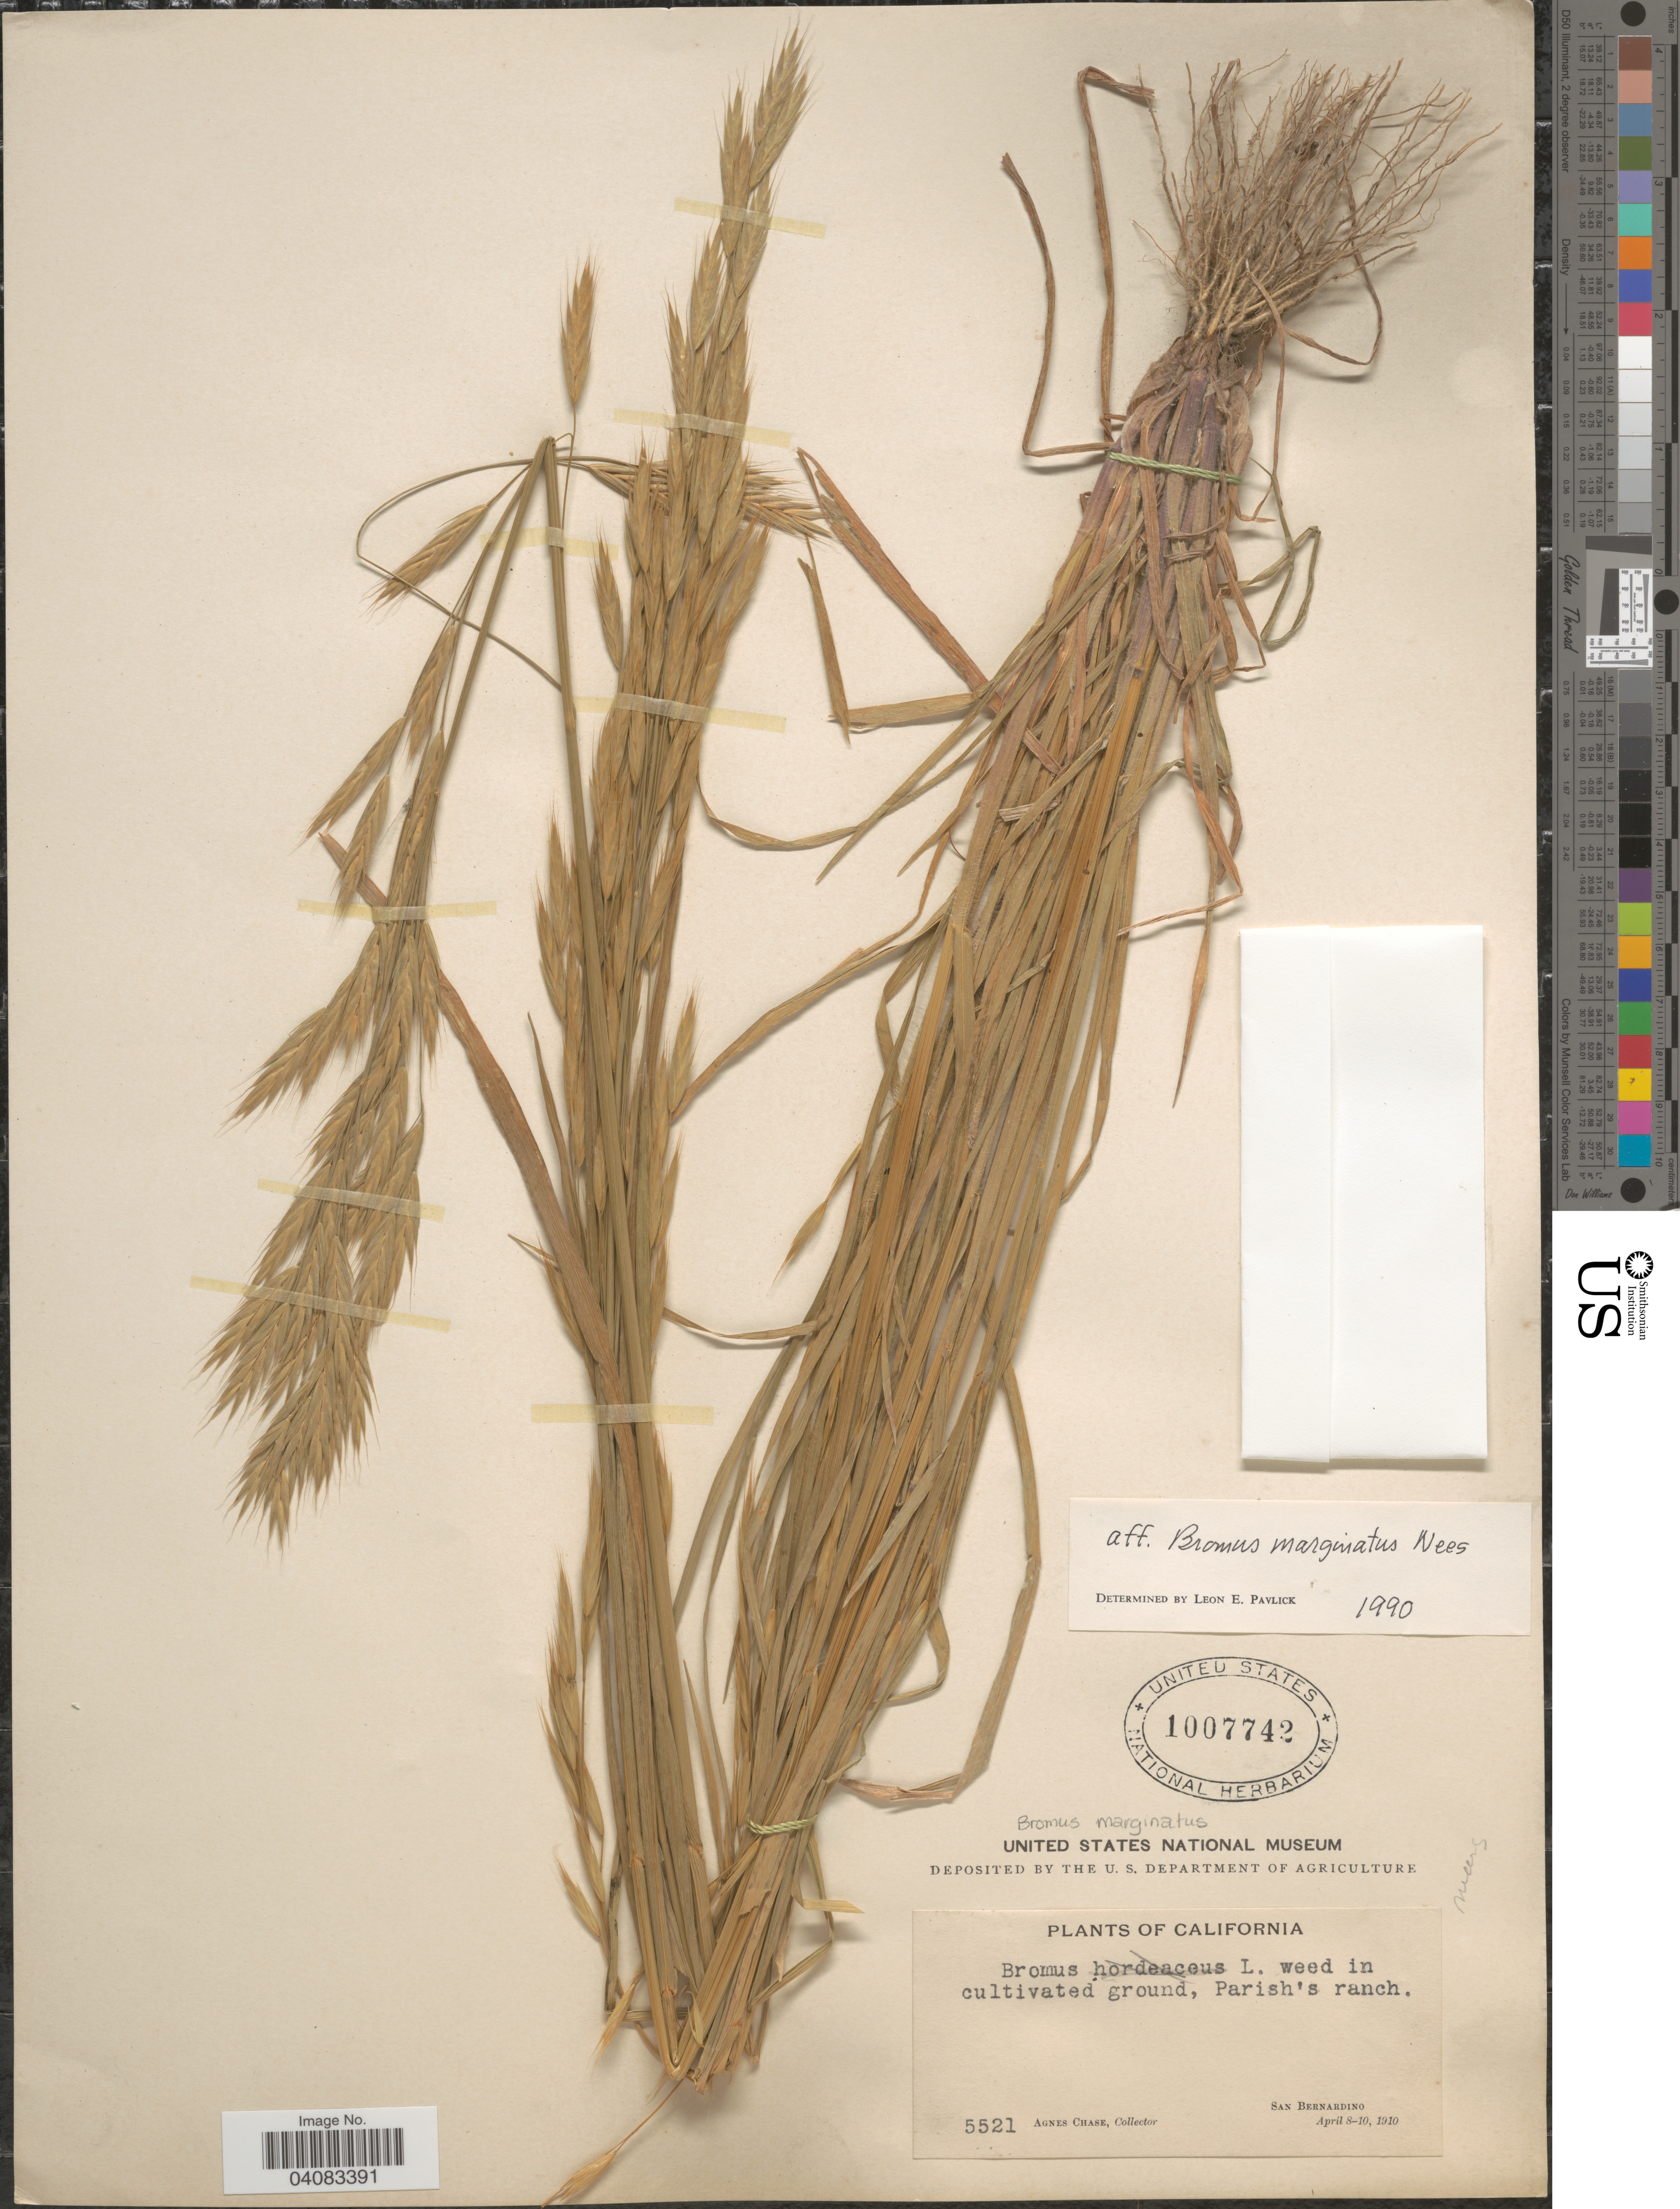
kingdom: Plantae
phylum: Tracheophyta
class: Liliopsida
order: Poales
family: Poaceae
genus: Bromus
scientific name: Bromus marginatus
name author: Nees ex Steud.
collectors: A. Chase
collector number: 5521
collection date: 1910-04-08/1910-04-10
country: United States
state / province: California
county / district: San Bernardino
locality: Parish's ranch. San Bernardino.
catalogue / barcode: US 1007742